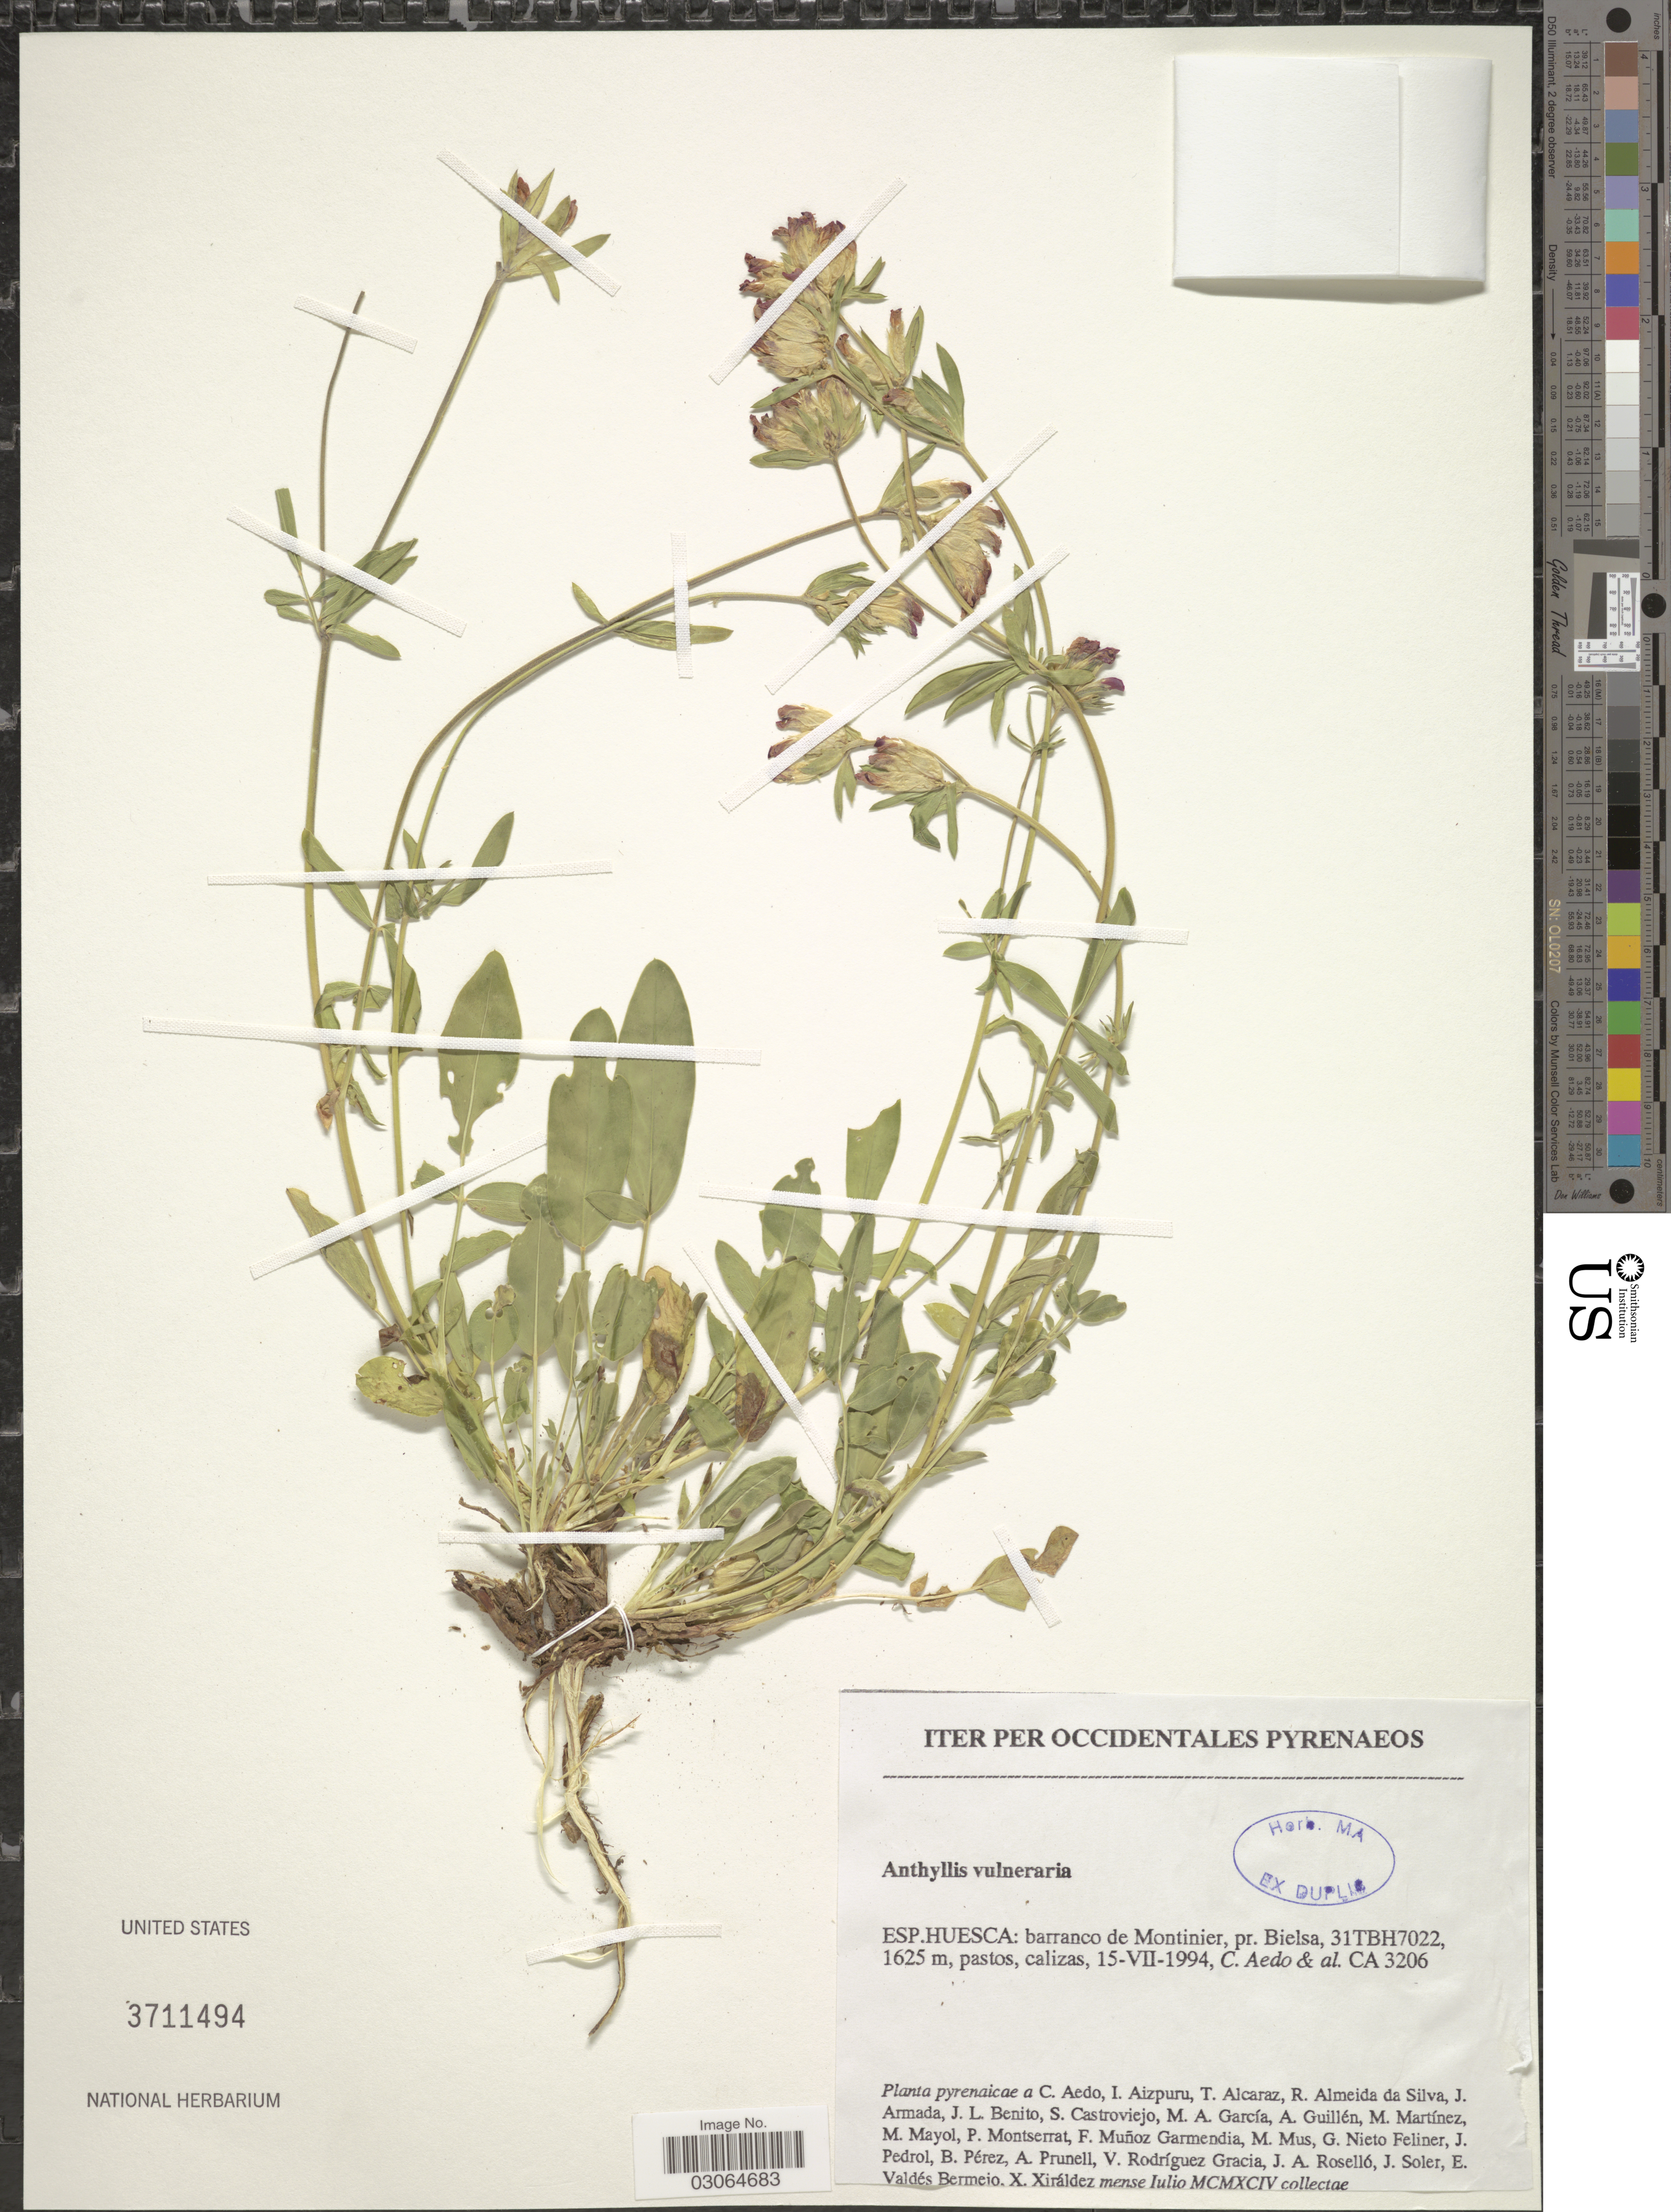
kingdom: Plantae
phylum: Tracheophyta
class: Magnoliopsida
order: Fabales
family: Fabaceae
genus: Anthyllis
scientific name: Anthyllis vulneraria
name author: L.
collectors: C. Aedo, I. Aizpuru, T. Alcaraz, R. Silva & et al.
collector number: CA 3206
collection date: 1994-07-15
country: Spain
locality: Esp. Huesca: barranco de Montinier, pr. Bielsa, 31TBH7022.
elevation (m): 1625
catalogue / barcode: US 3711494